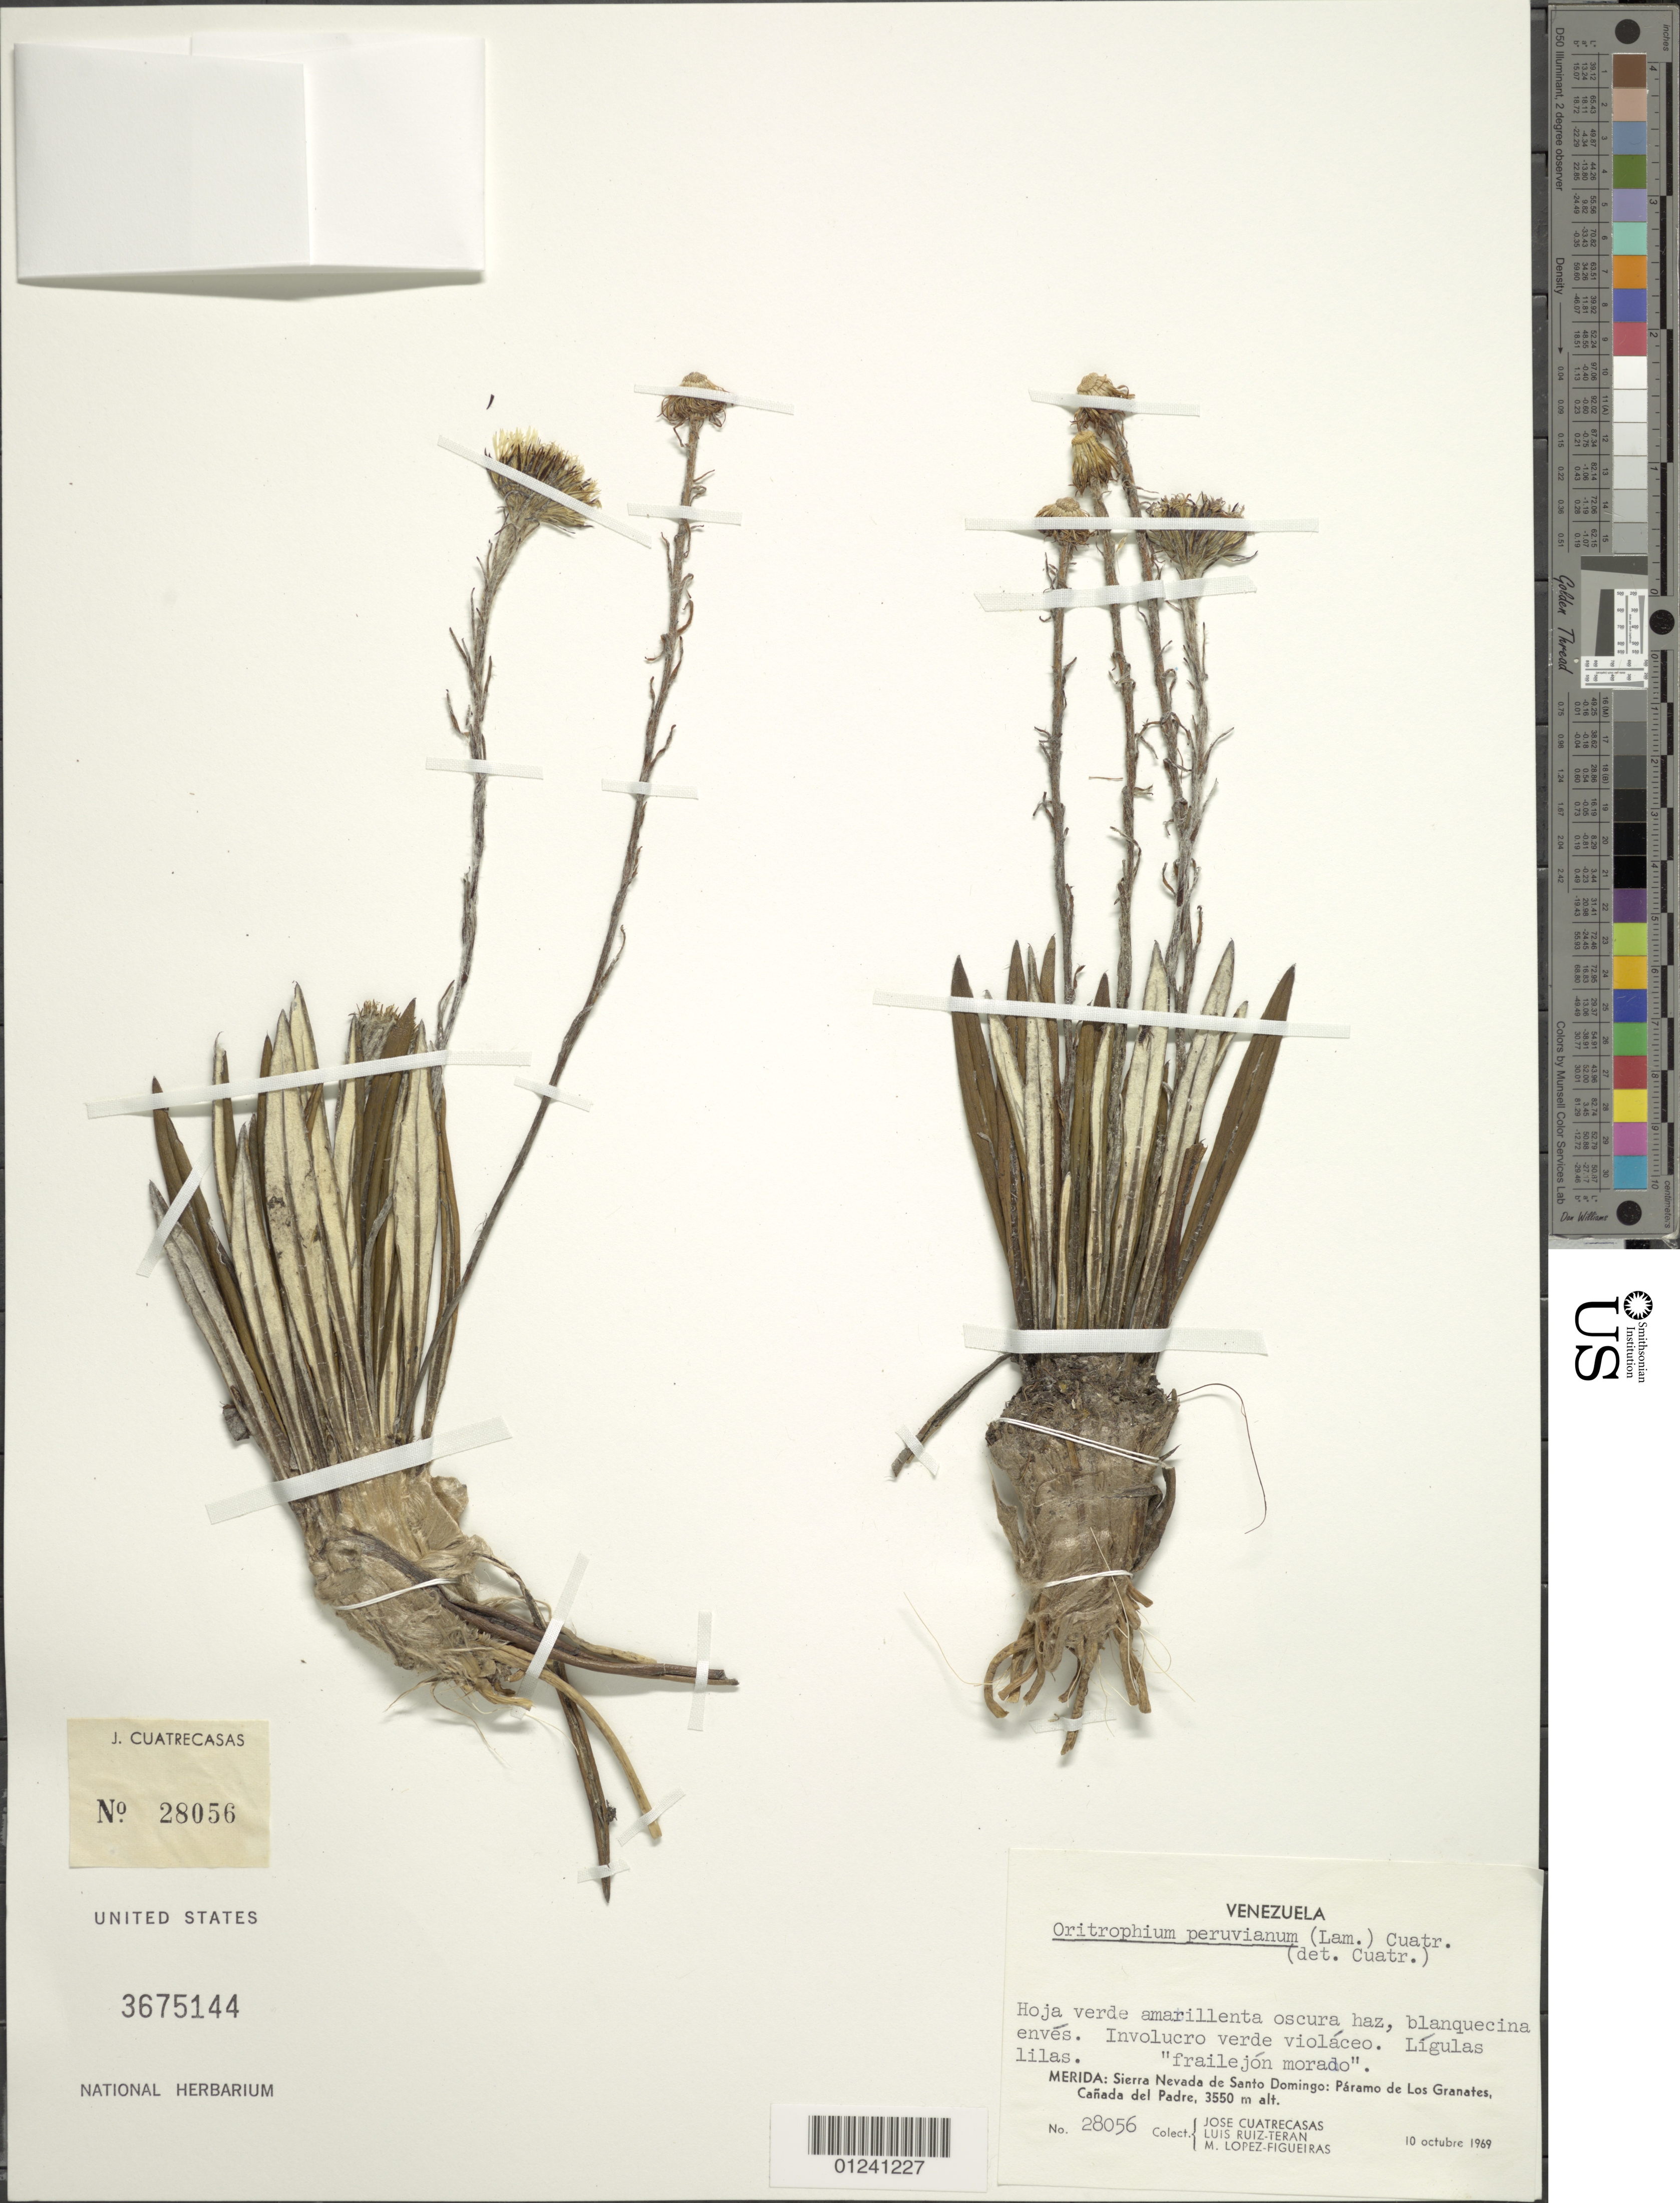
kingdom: Plantae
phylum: Tracheophyta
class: Magnoliopsida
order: Asterales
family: Asteraceae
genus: Oritrophium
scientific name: Oritrophium peruvianum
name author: (Lam.) Cuatrec.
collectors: J. Cuatrecasas, L. E. Ruíz-Terán & M. López Figueiras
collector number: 28056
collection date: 1969-10-10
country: Venezuela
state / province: Mérida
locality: Sierra Nevada de Santo Domingo: Paramo de Los Granates, Canada del Padre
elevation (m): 3550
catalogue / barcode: US 3675144